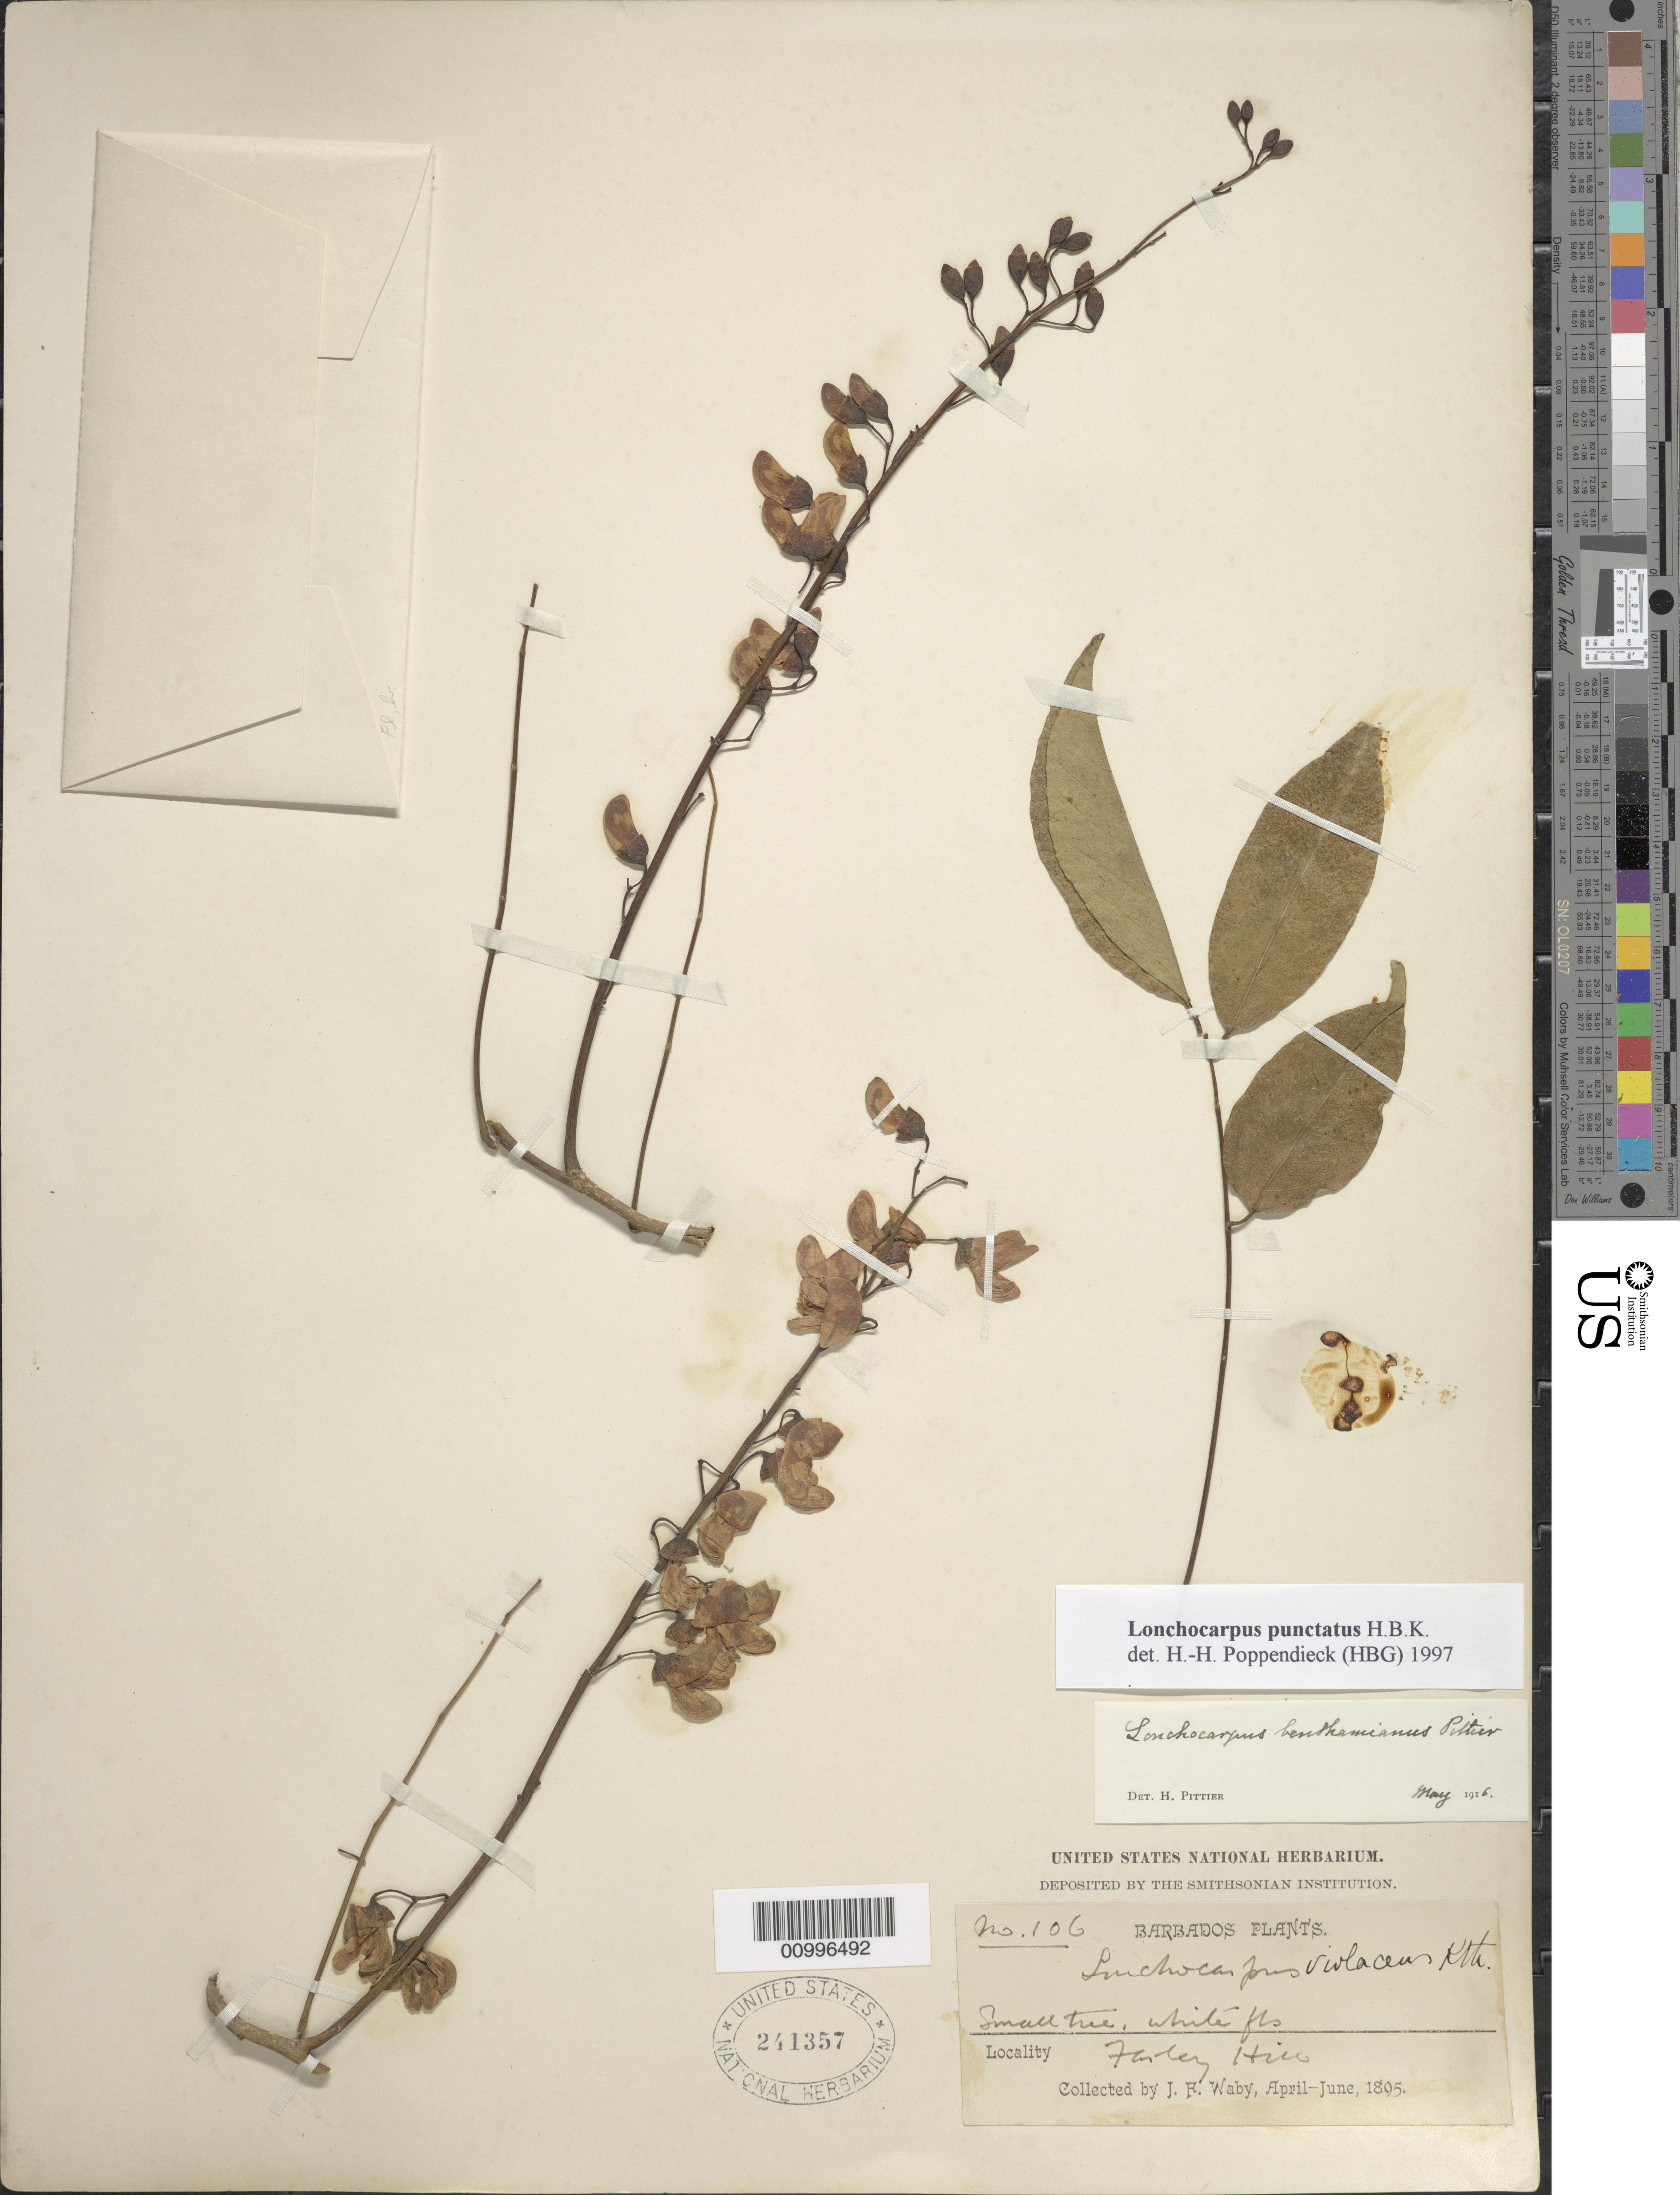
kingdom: Plantae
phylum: Tracheophyta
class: Magnoliopsida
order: Fabales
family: Fabaceae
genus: Lonchocarpus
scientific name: Lonchocarpus punctatus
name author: Kunth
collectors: J. Waby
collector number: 106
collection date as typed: Apr 1805 to -- Jun 1805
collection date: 1805-04/1805-06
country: Barbados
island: Barbados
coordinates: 0 N, 0 E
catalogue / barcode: US 241357